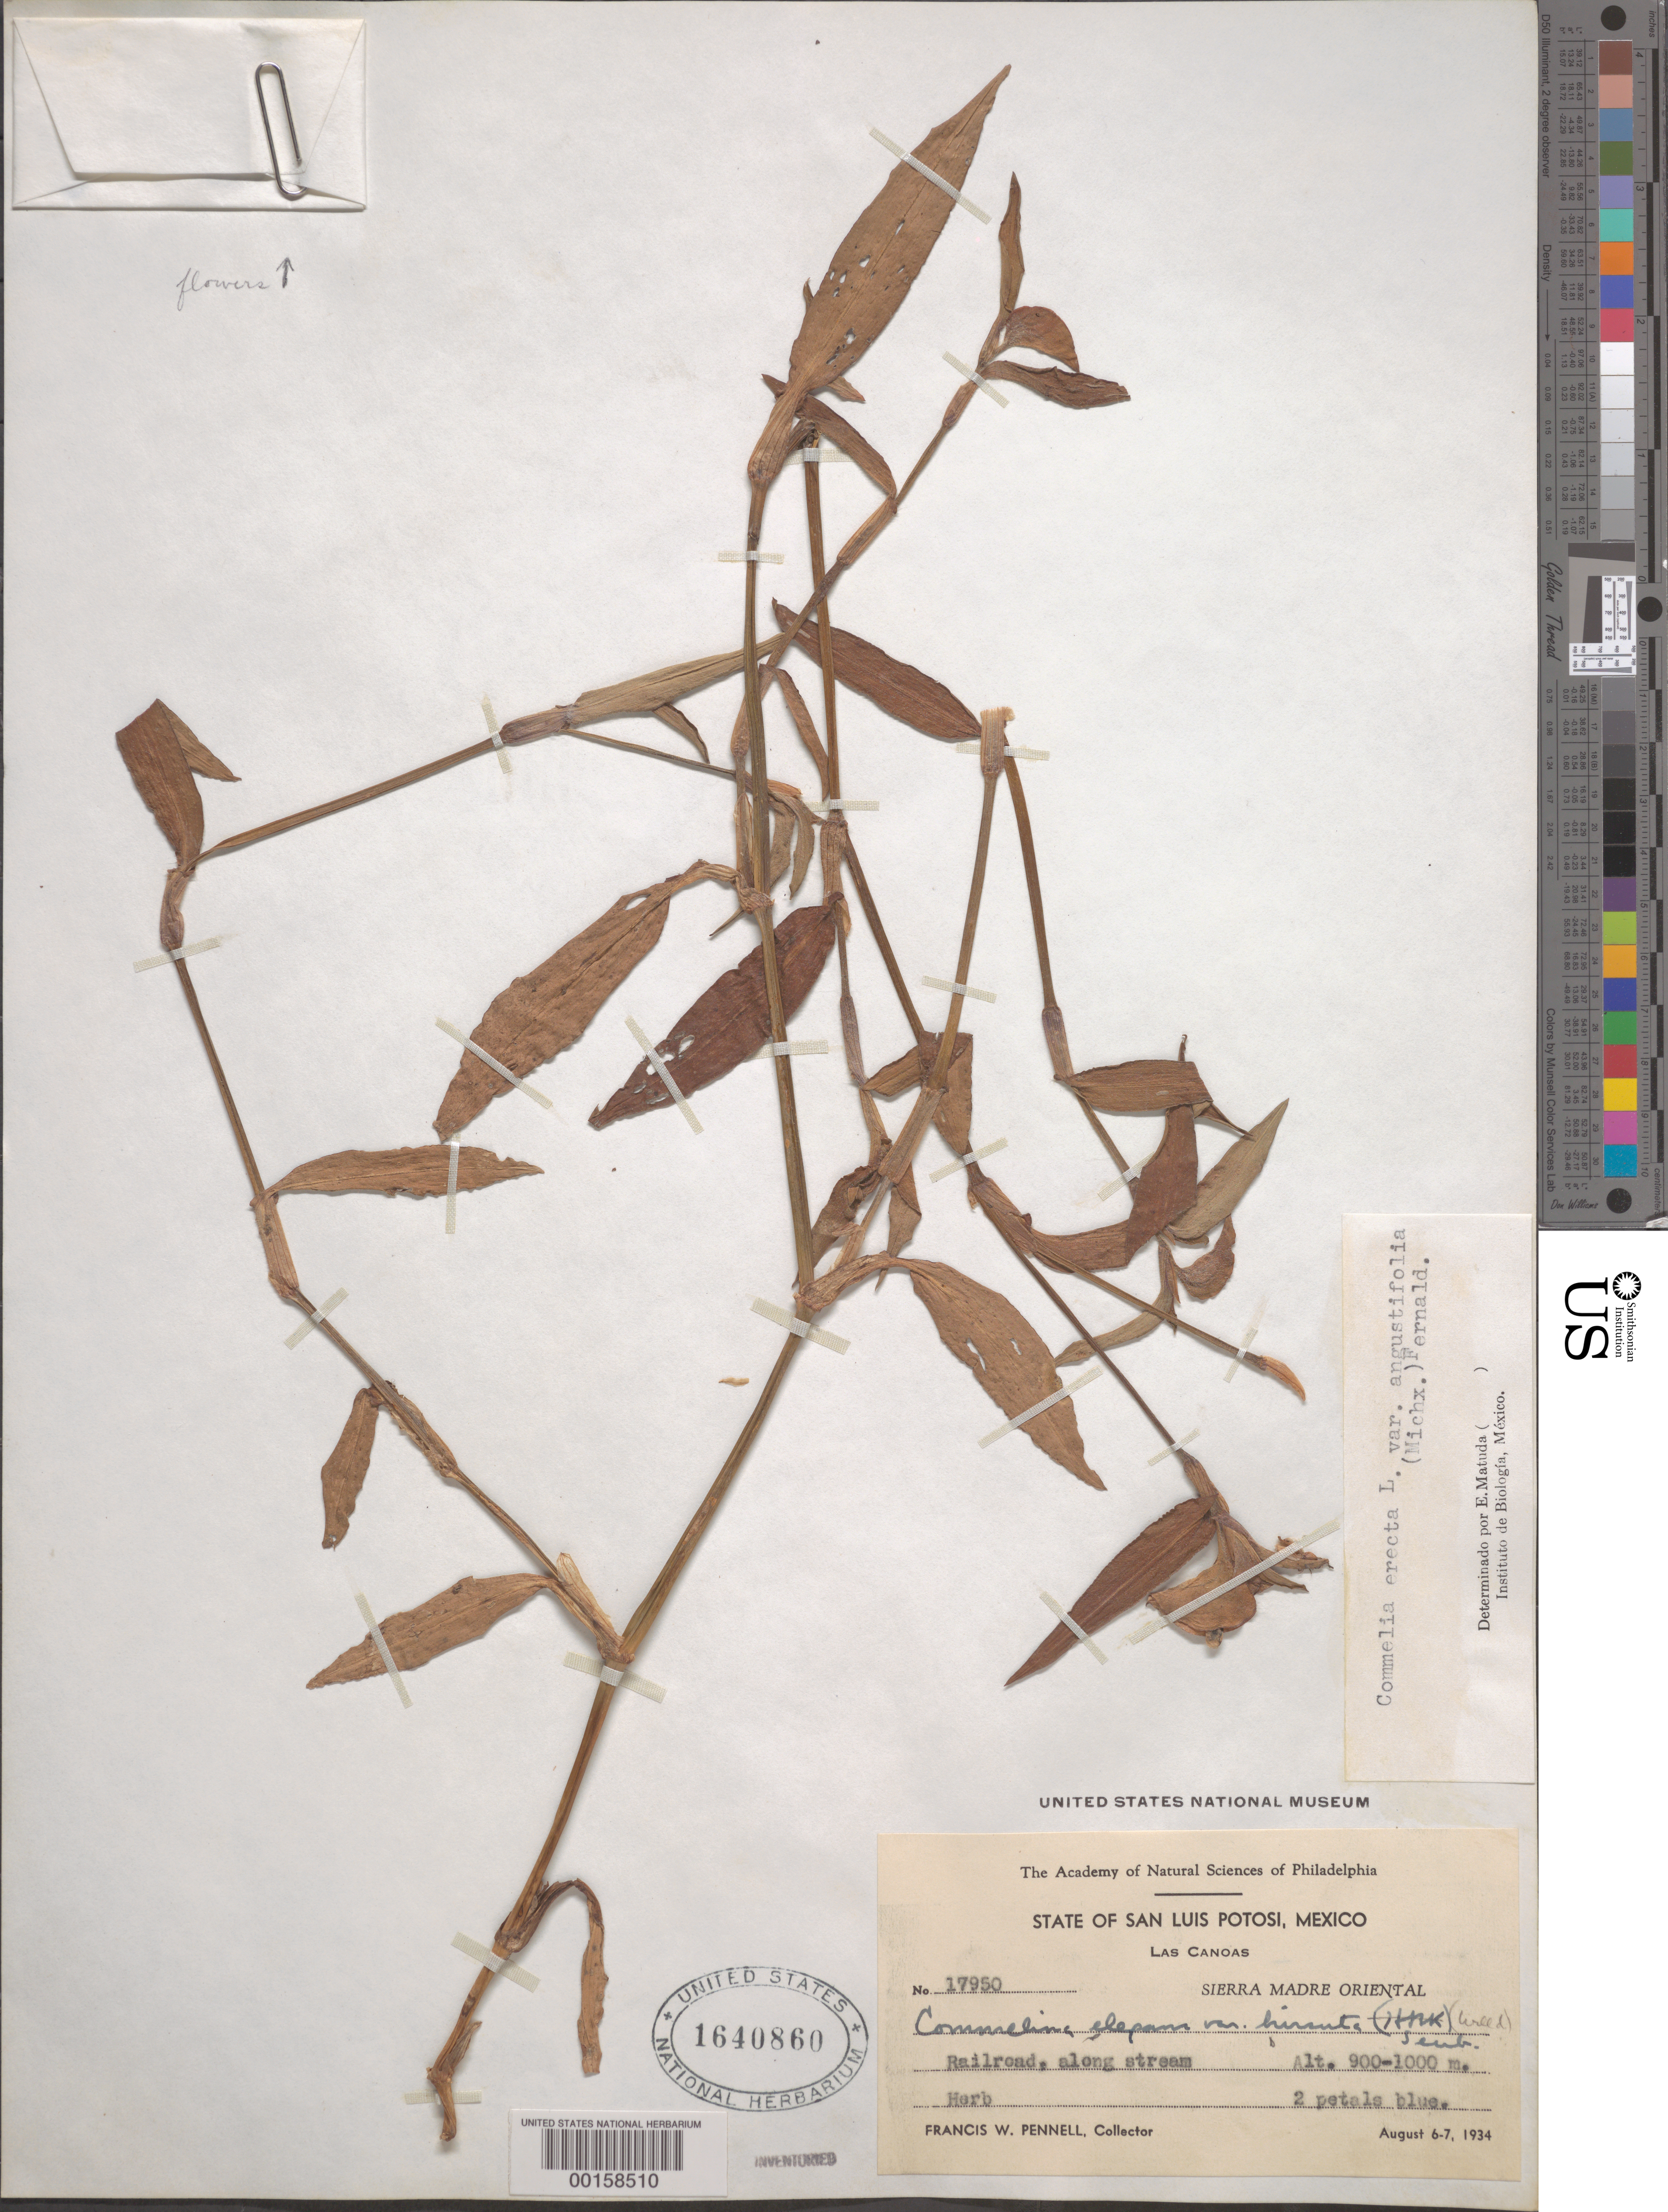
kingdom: Plantae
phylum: Tracheophyta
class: Liliopsida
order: Commelinales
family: Commelinaceae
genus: Commelina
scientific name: Commelina erecta var. angustifolia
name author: (Michx.) Fernald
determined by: Matuda, E.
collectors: F. W. Pennell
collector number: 17950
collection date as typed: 06 Aug 1934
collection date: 1934-08-06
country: Mexico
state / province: San Luis Potosí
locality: Las canoas; Sierra Madre oriental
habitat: Railroad; along stream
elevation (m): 900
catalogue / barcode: US 1640860